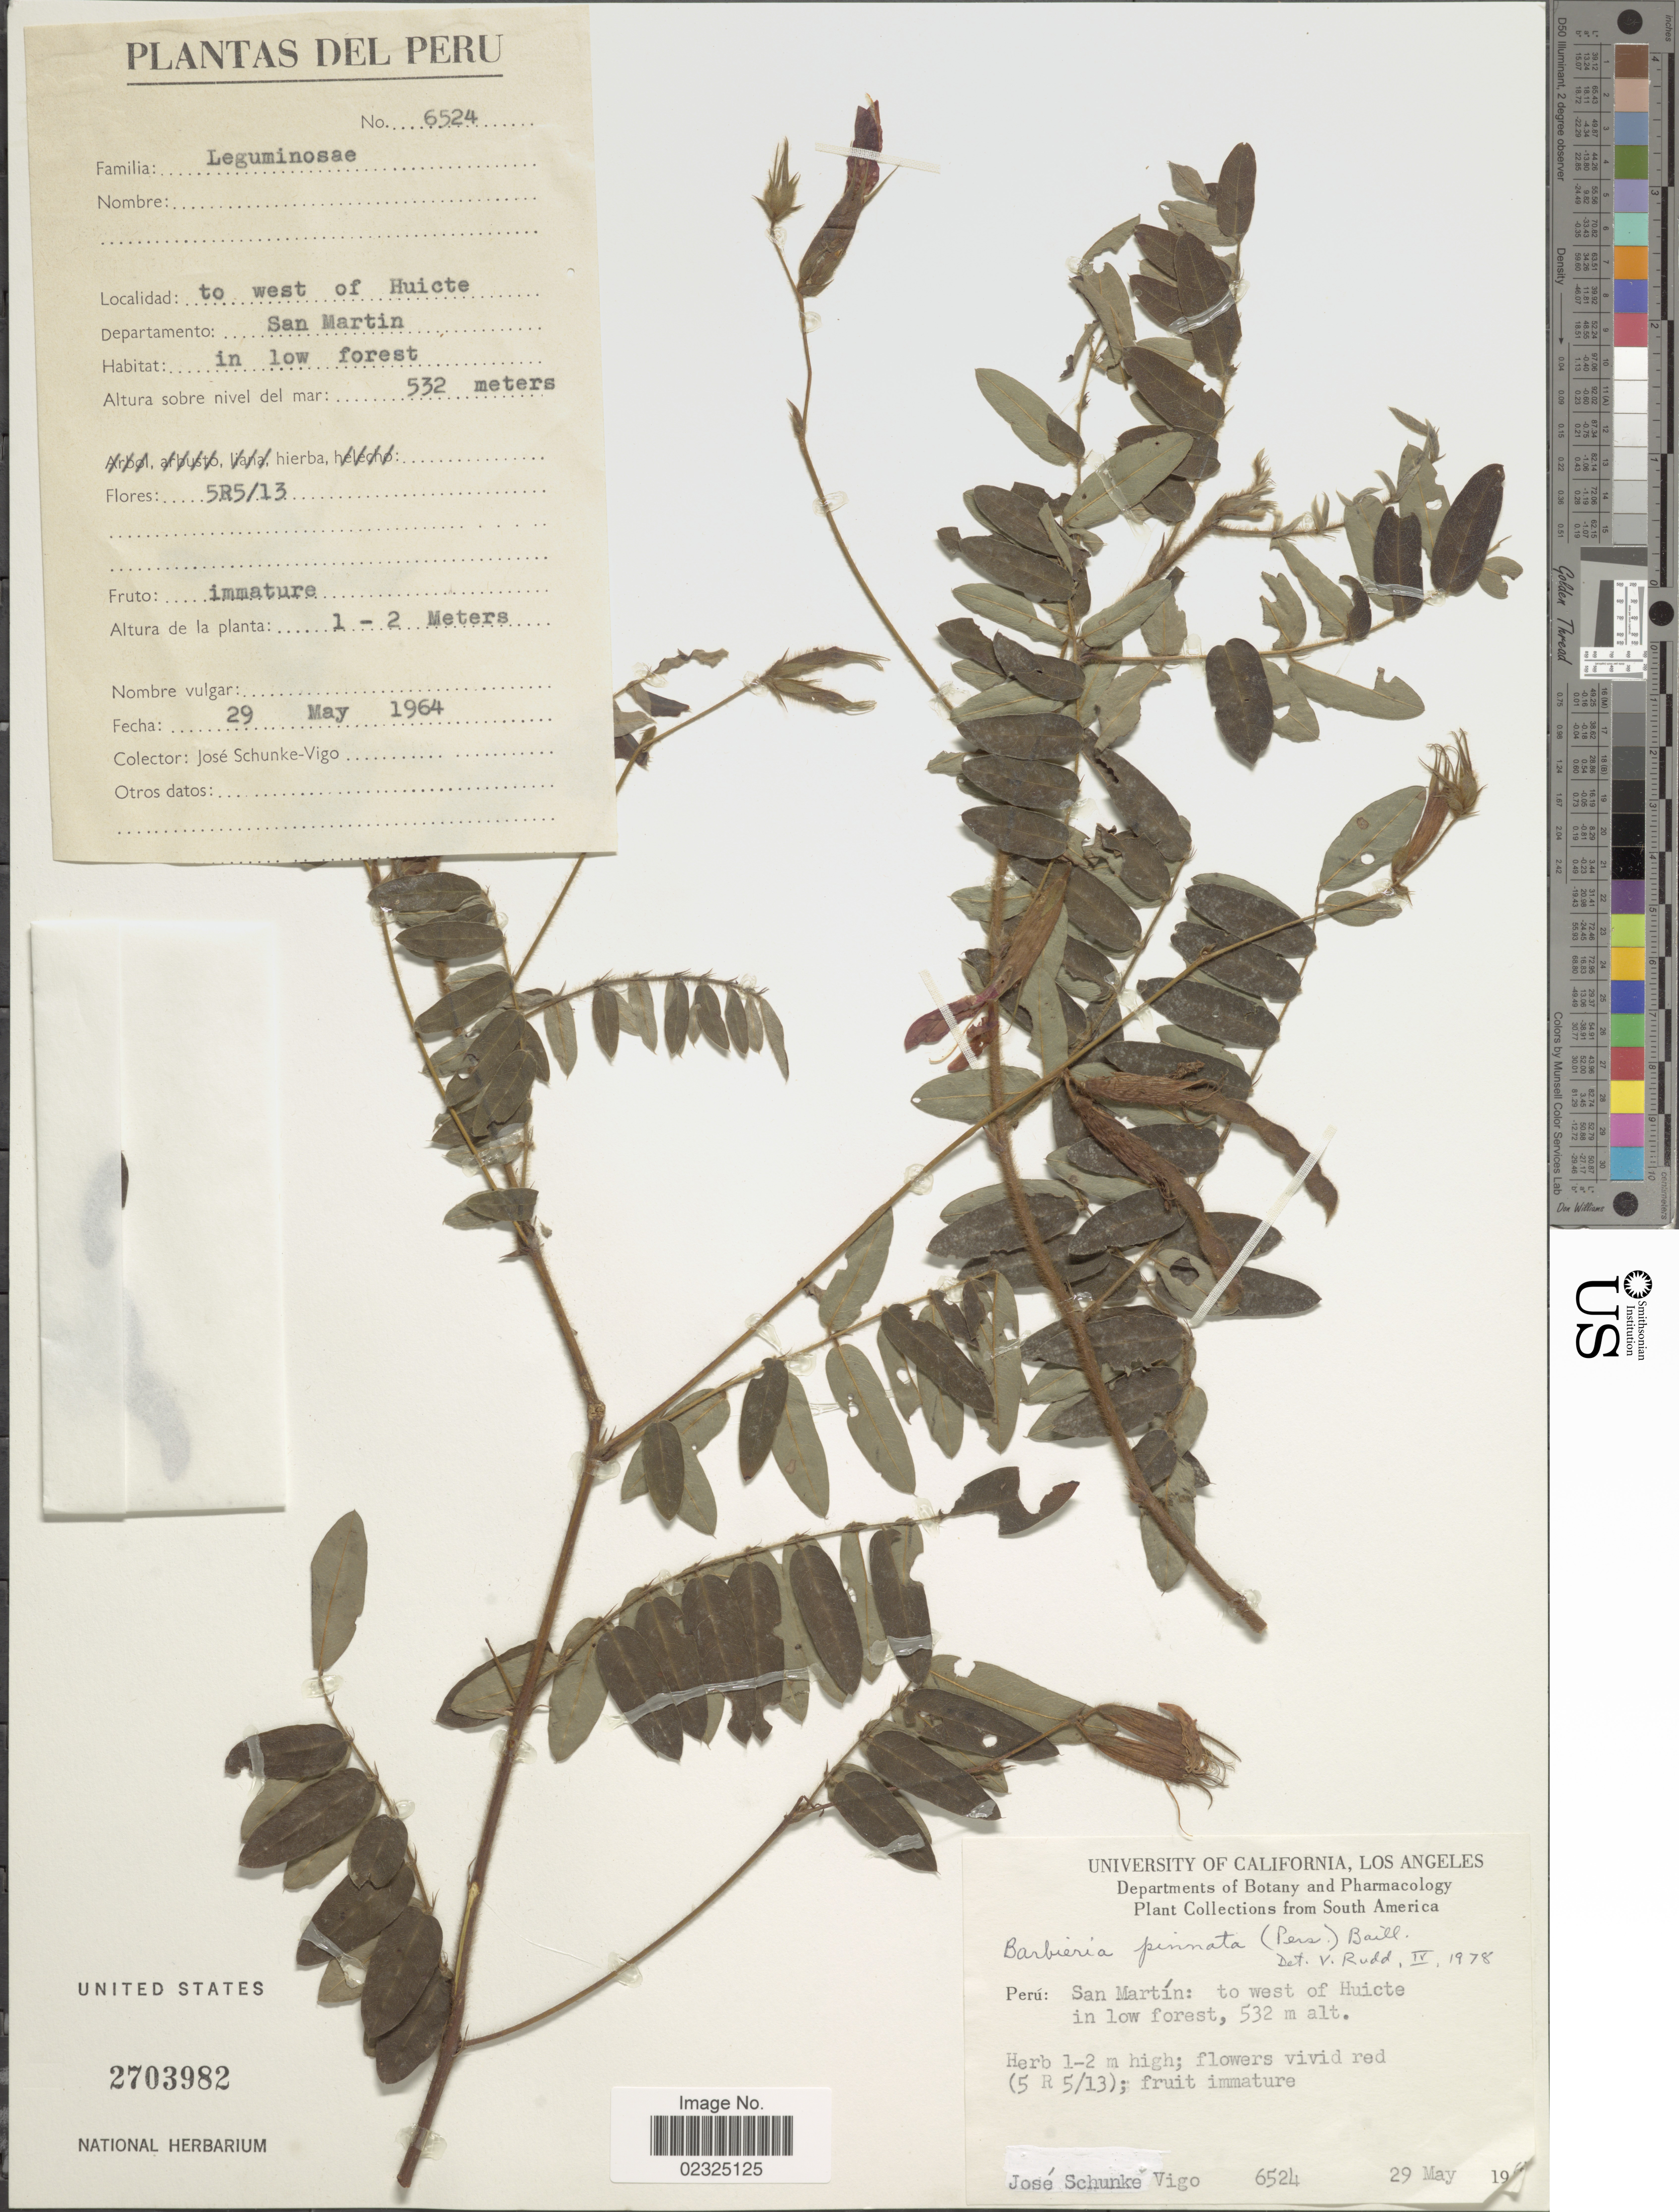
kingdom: Plantae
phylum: Tracheophyta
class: Magnoliopsida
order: Fabales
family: Fabaceae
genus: Barbieria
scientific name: Barbieria sp.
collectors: J. Schunke Vigo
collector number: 6524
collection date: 1909-05-29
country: Peru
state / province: San Martín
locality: To west of Huicte in low forest.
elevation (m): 532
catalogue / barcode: US 2703982